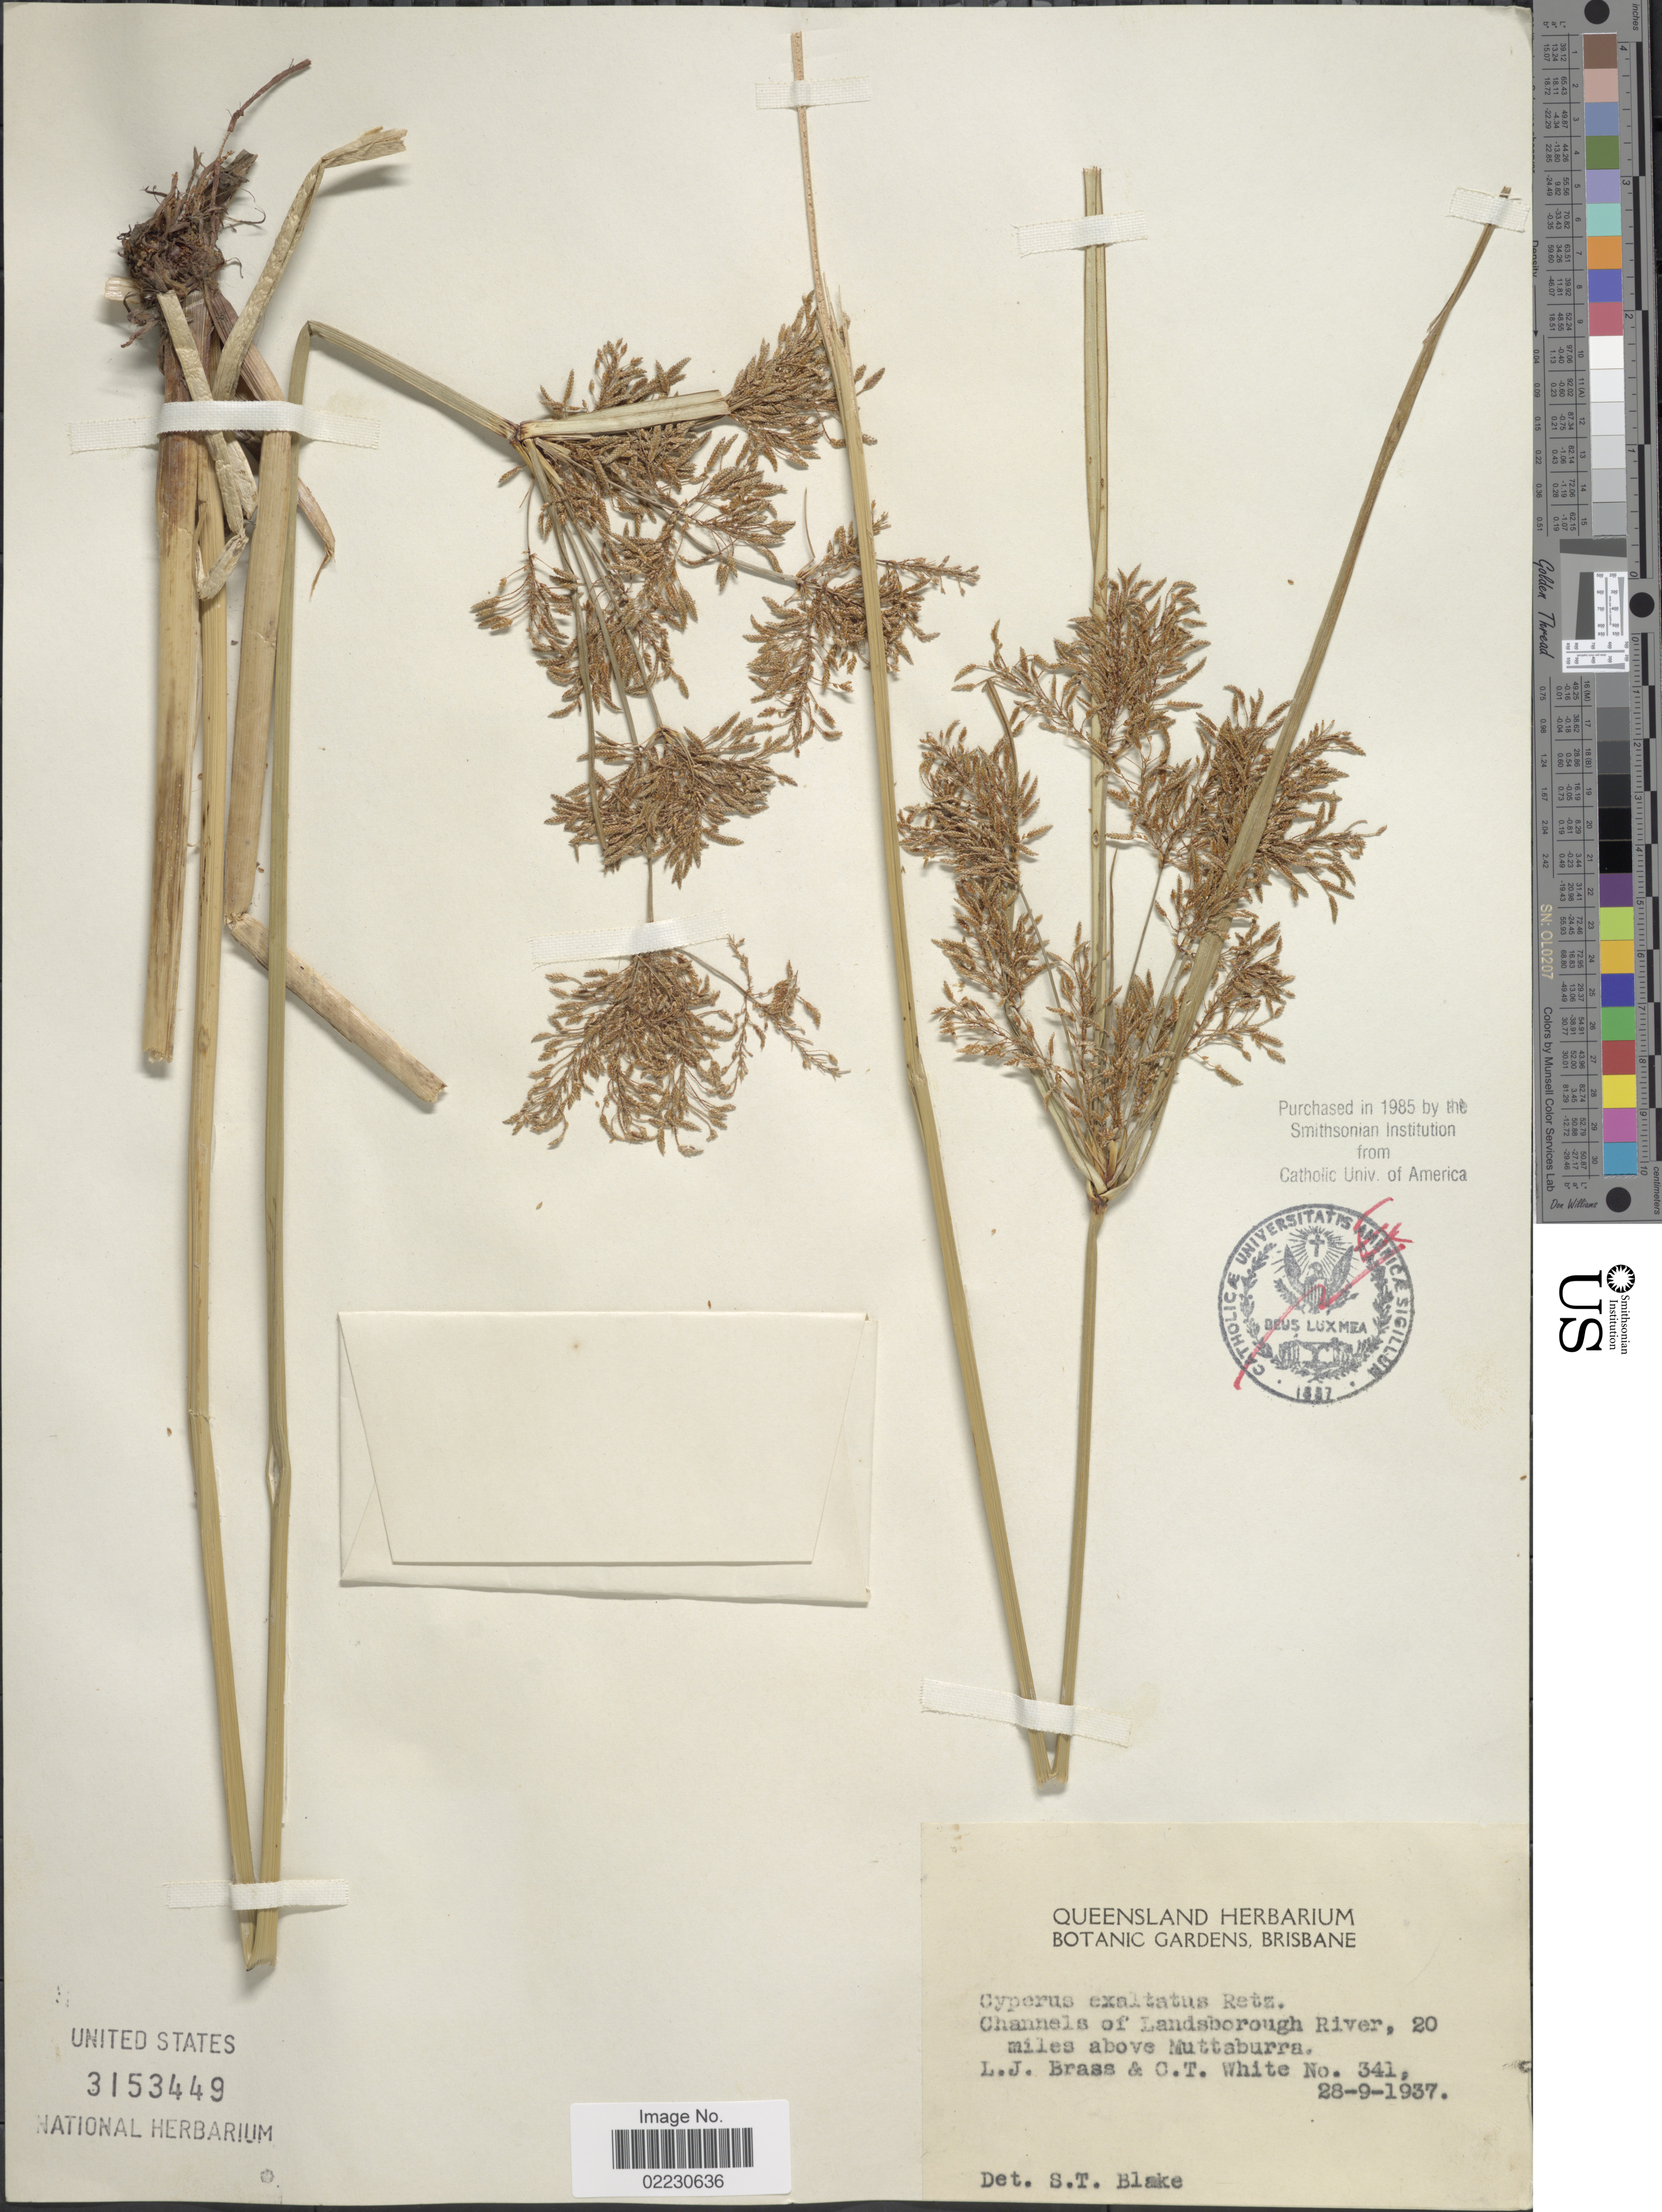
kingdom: Plantae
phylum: Tracheophyta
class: Liliopsida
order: Poales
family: Cyperaceae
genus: Cyperus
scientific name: Cyperus exaltatus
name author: Retz.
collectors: L. J. Brass & C. T. White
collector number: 341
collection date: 1937-09-28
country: Australia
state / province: Queensland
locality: Channels of Landsborough River, 20 miles above Muttaburra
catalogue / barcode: US 3153449